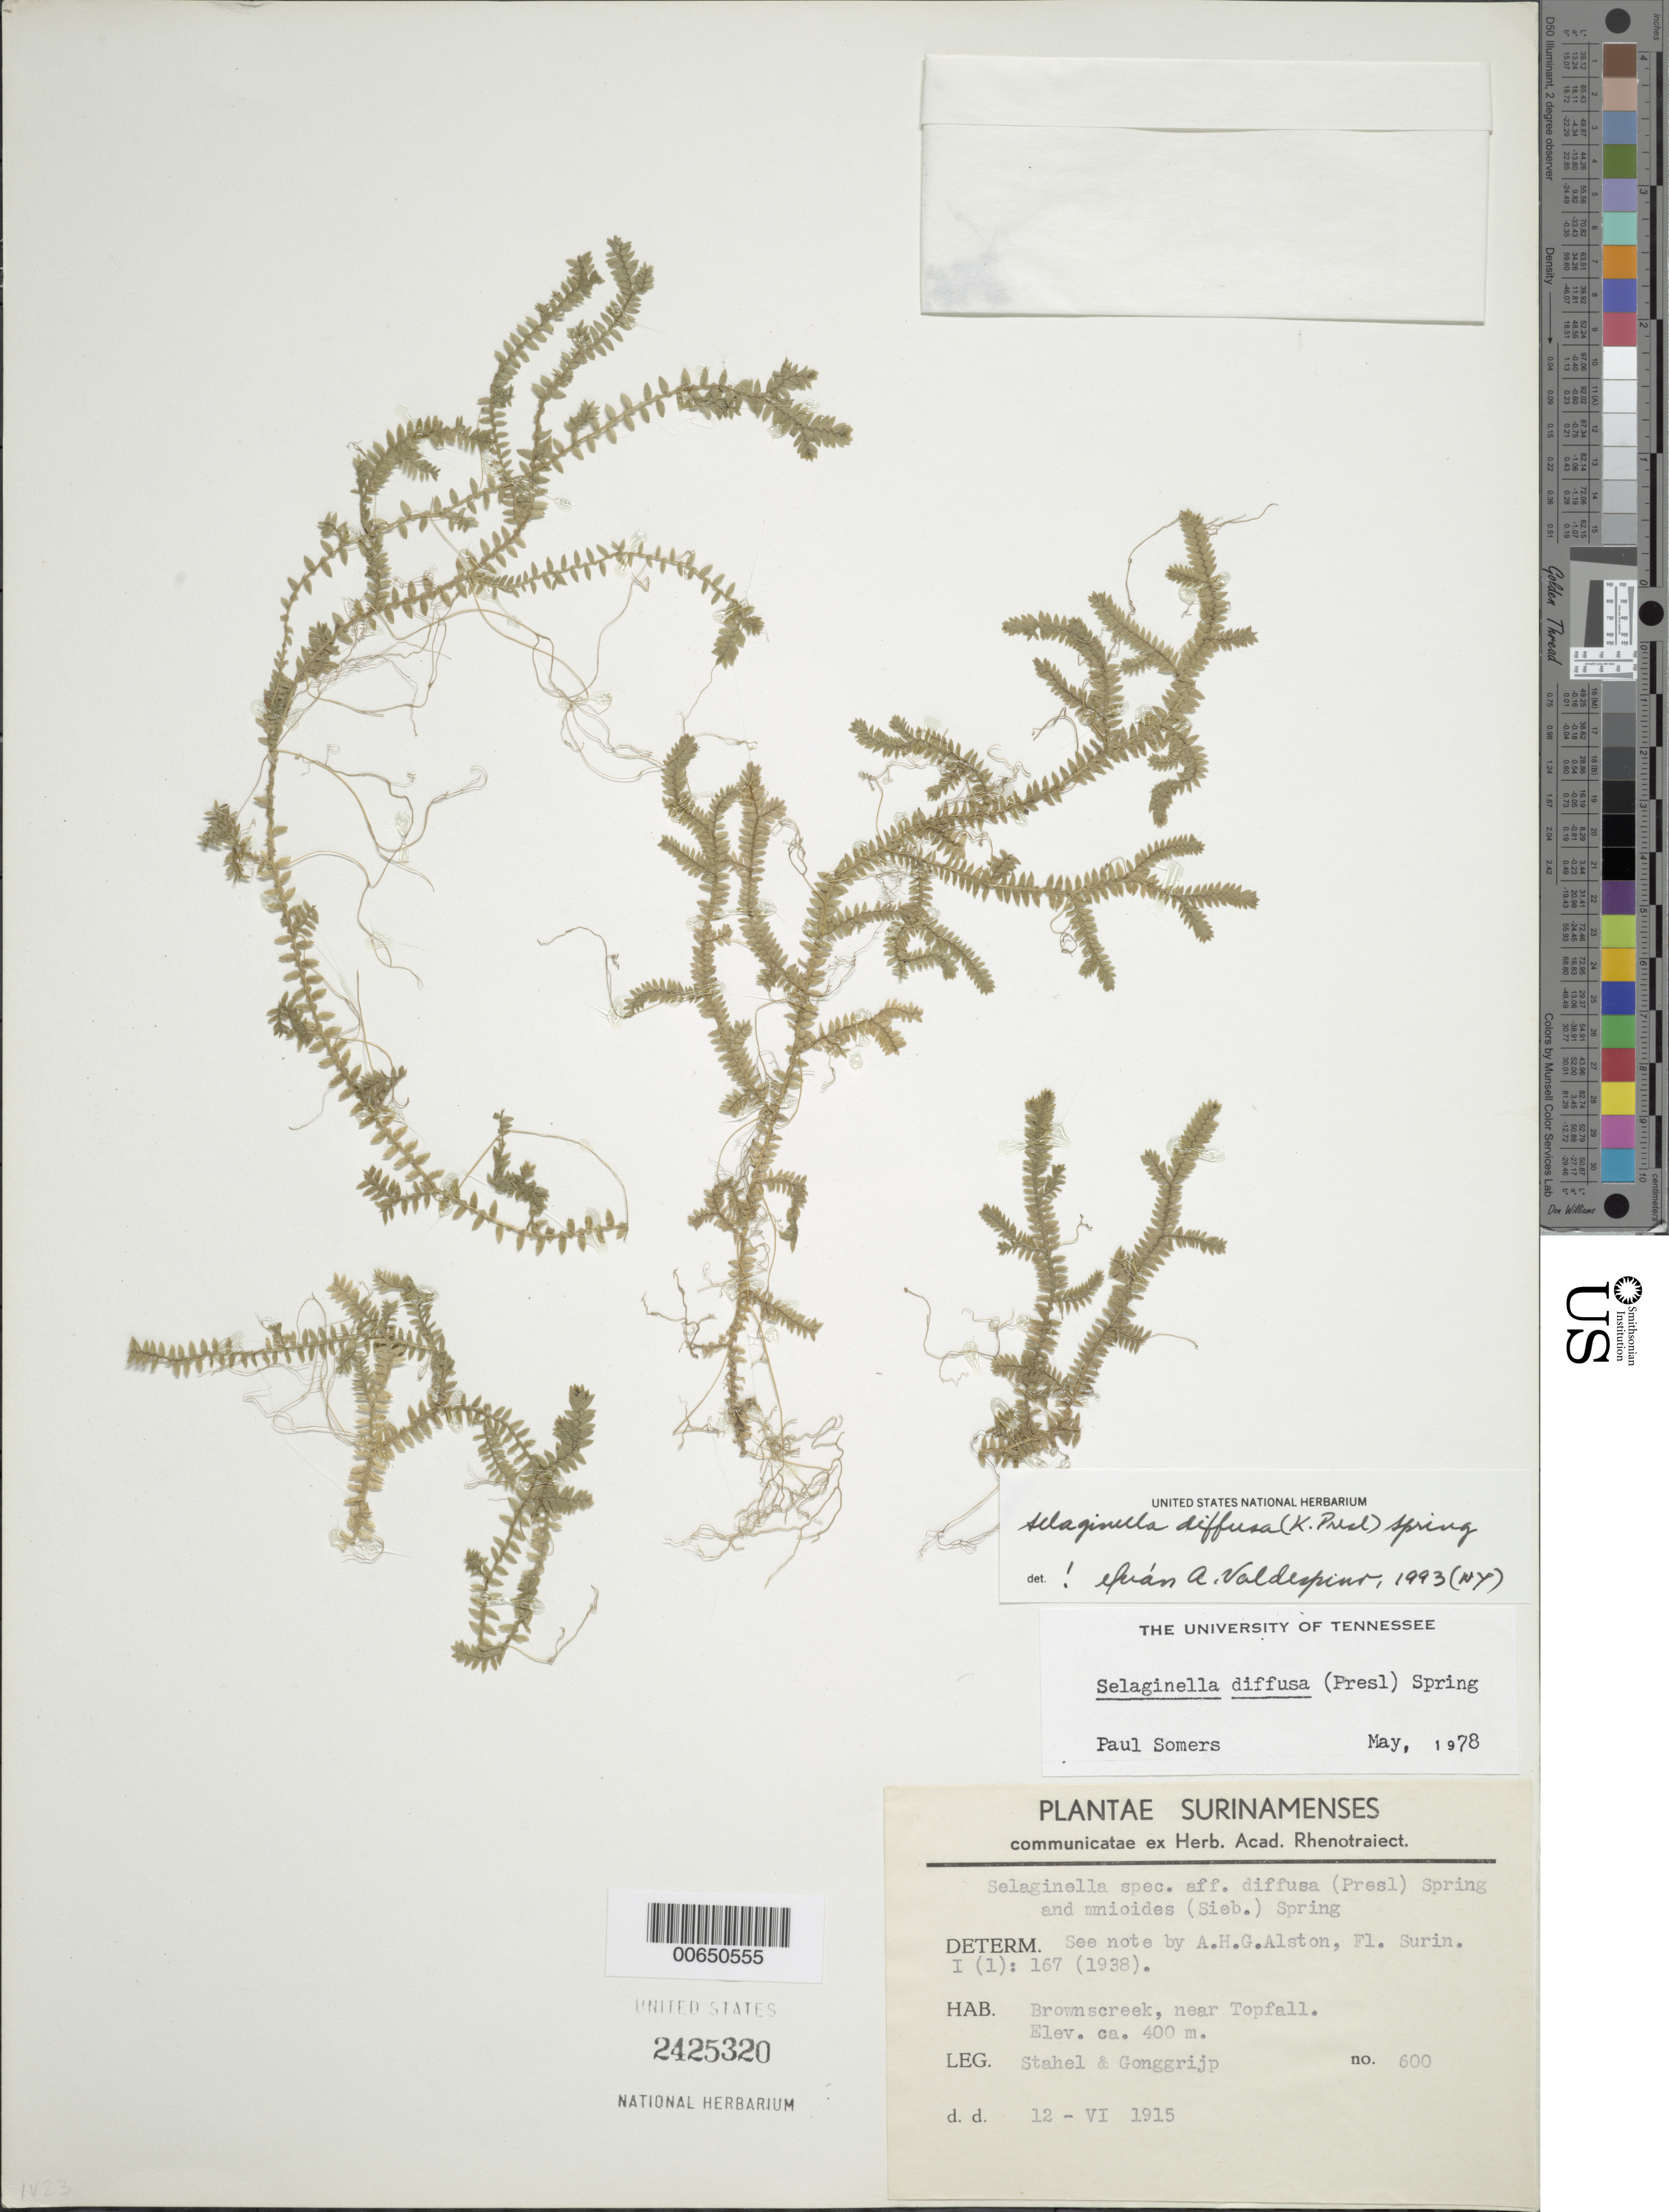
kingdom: Plantae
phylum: Tracheophyta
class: Lycopodiopsida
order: Selaginellales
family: Selaginellaceae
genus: Selaginella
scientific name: Selaginella diffusa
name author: (C. Presl) Spring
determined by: Somers, P., (TENN), University of Tennessee Knoxville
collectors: G. Stahel & J. Gonggrijp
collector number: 600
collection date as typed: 12-Jun-15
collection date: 1915-06-12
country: Suriname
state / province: Brokopondo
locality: Browns creek, near uppermost fall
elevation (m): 400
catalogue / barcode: US 2425320